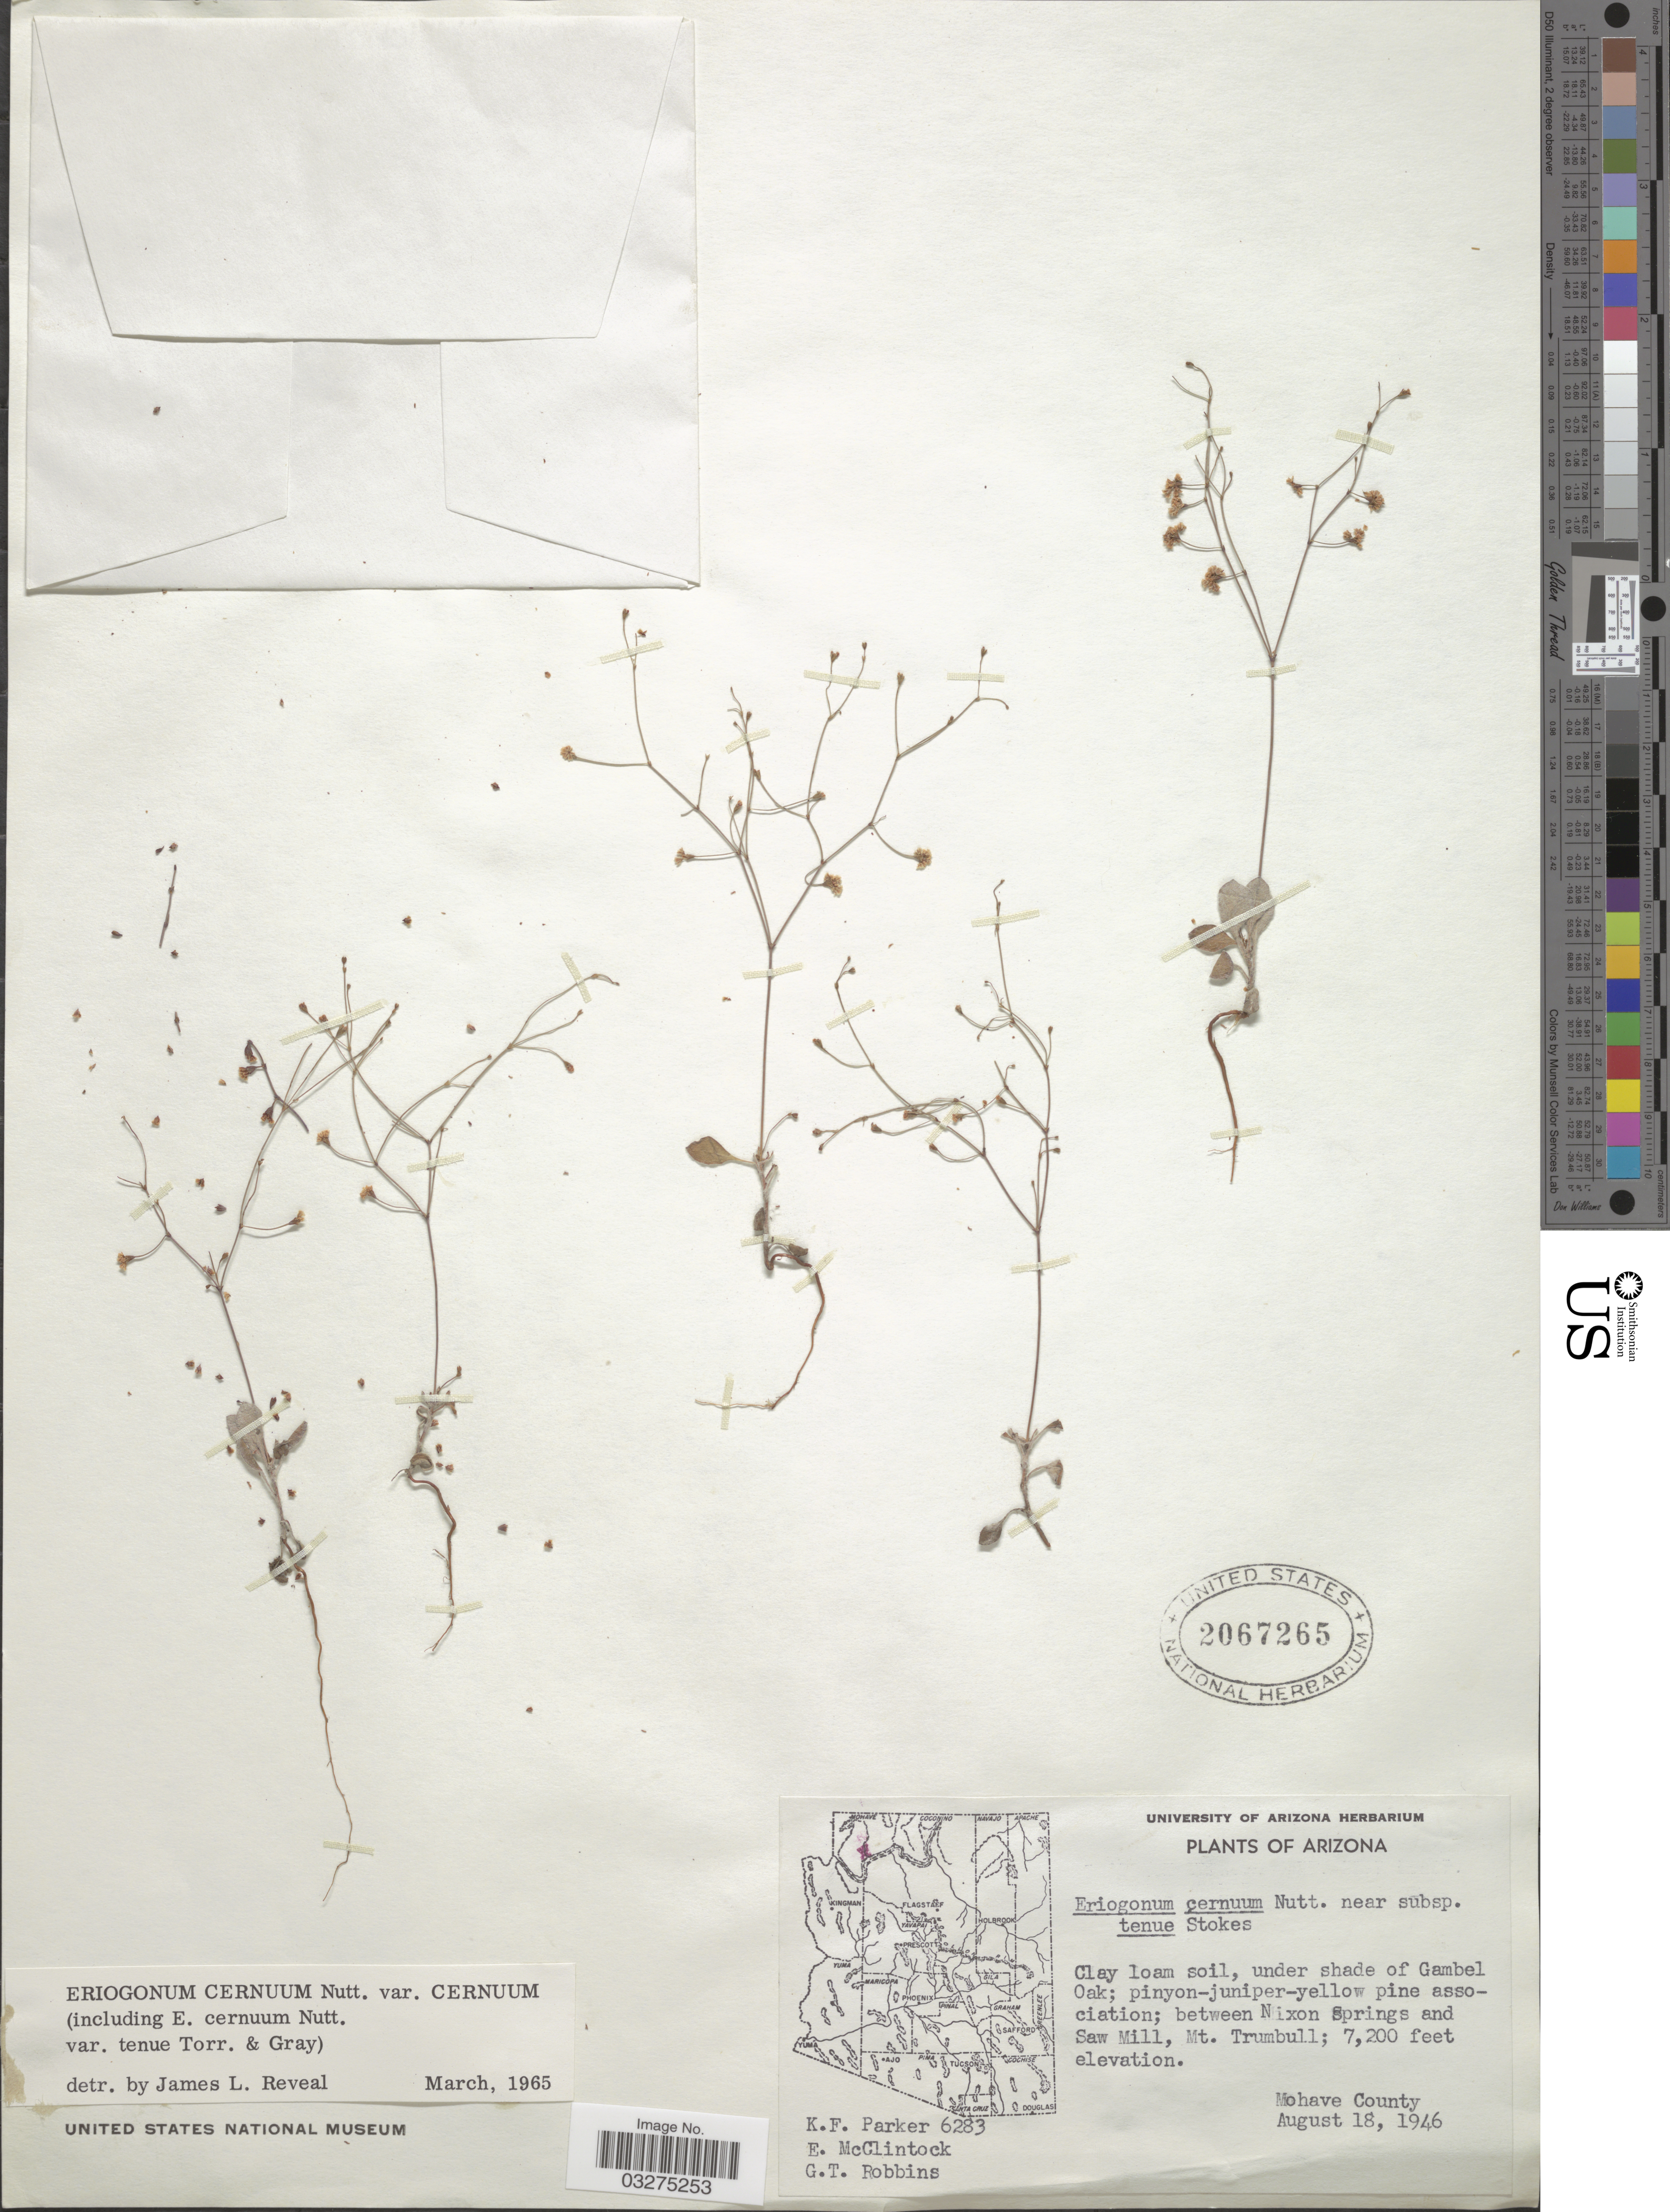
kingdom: Plantae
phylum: Tracheophyta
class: Magnoliopsida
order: Caryophyllales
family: Polygonaceae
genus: Eriogonum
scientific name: Eriogonum cernuum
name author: Nutt.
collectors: K. F. Parker, E. McClintock & G. T. Robbins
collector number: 6283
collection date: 1946-08-18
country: United States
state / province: Arizona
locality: Clay loam soil, under shade of Gambel Oak, between Nixon Springs and Saw Mill, Mt. Trumbull. Mohave County.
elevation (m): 2195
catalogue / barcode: US 2067265